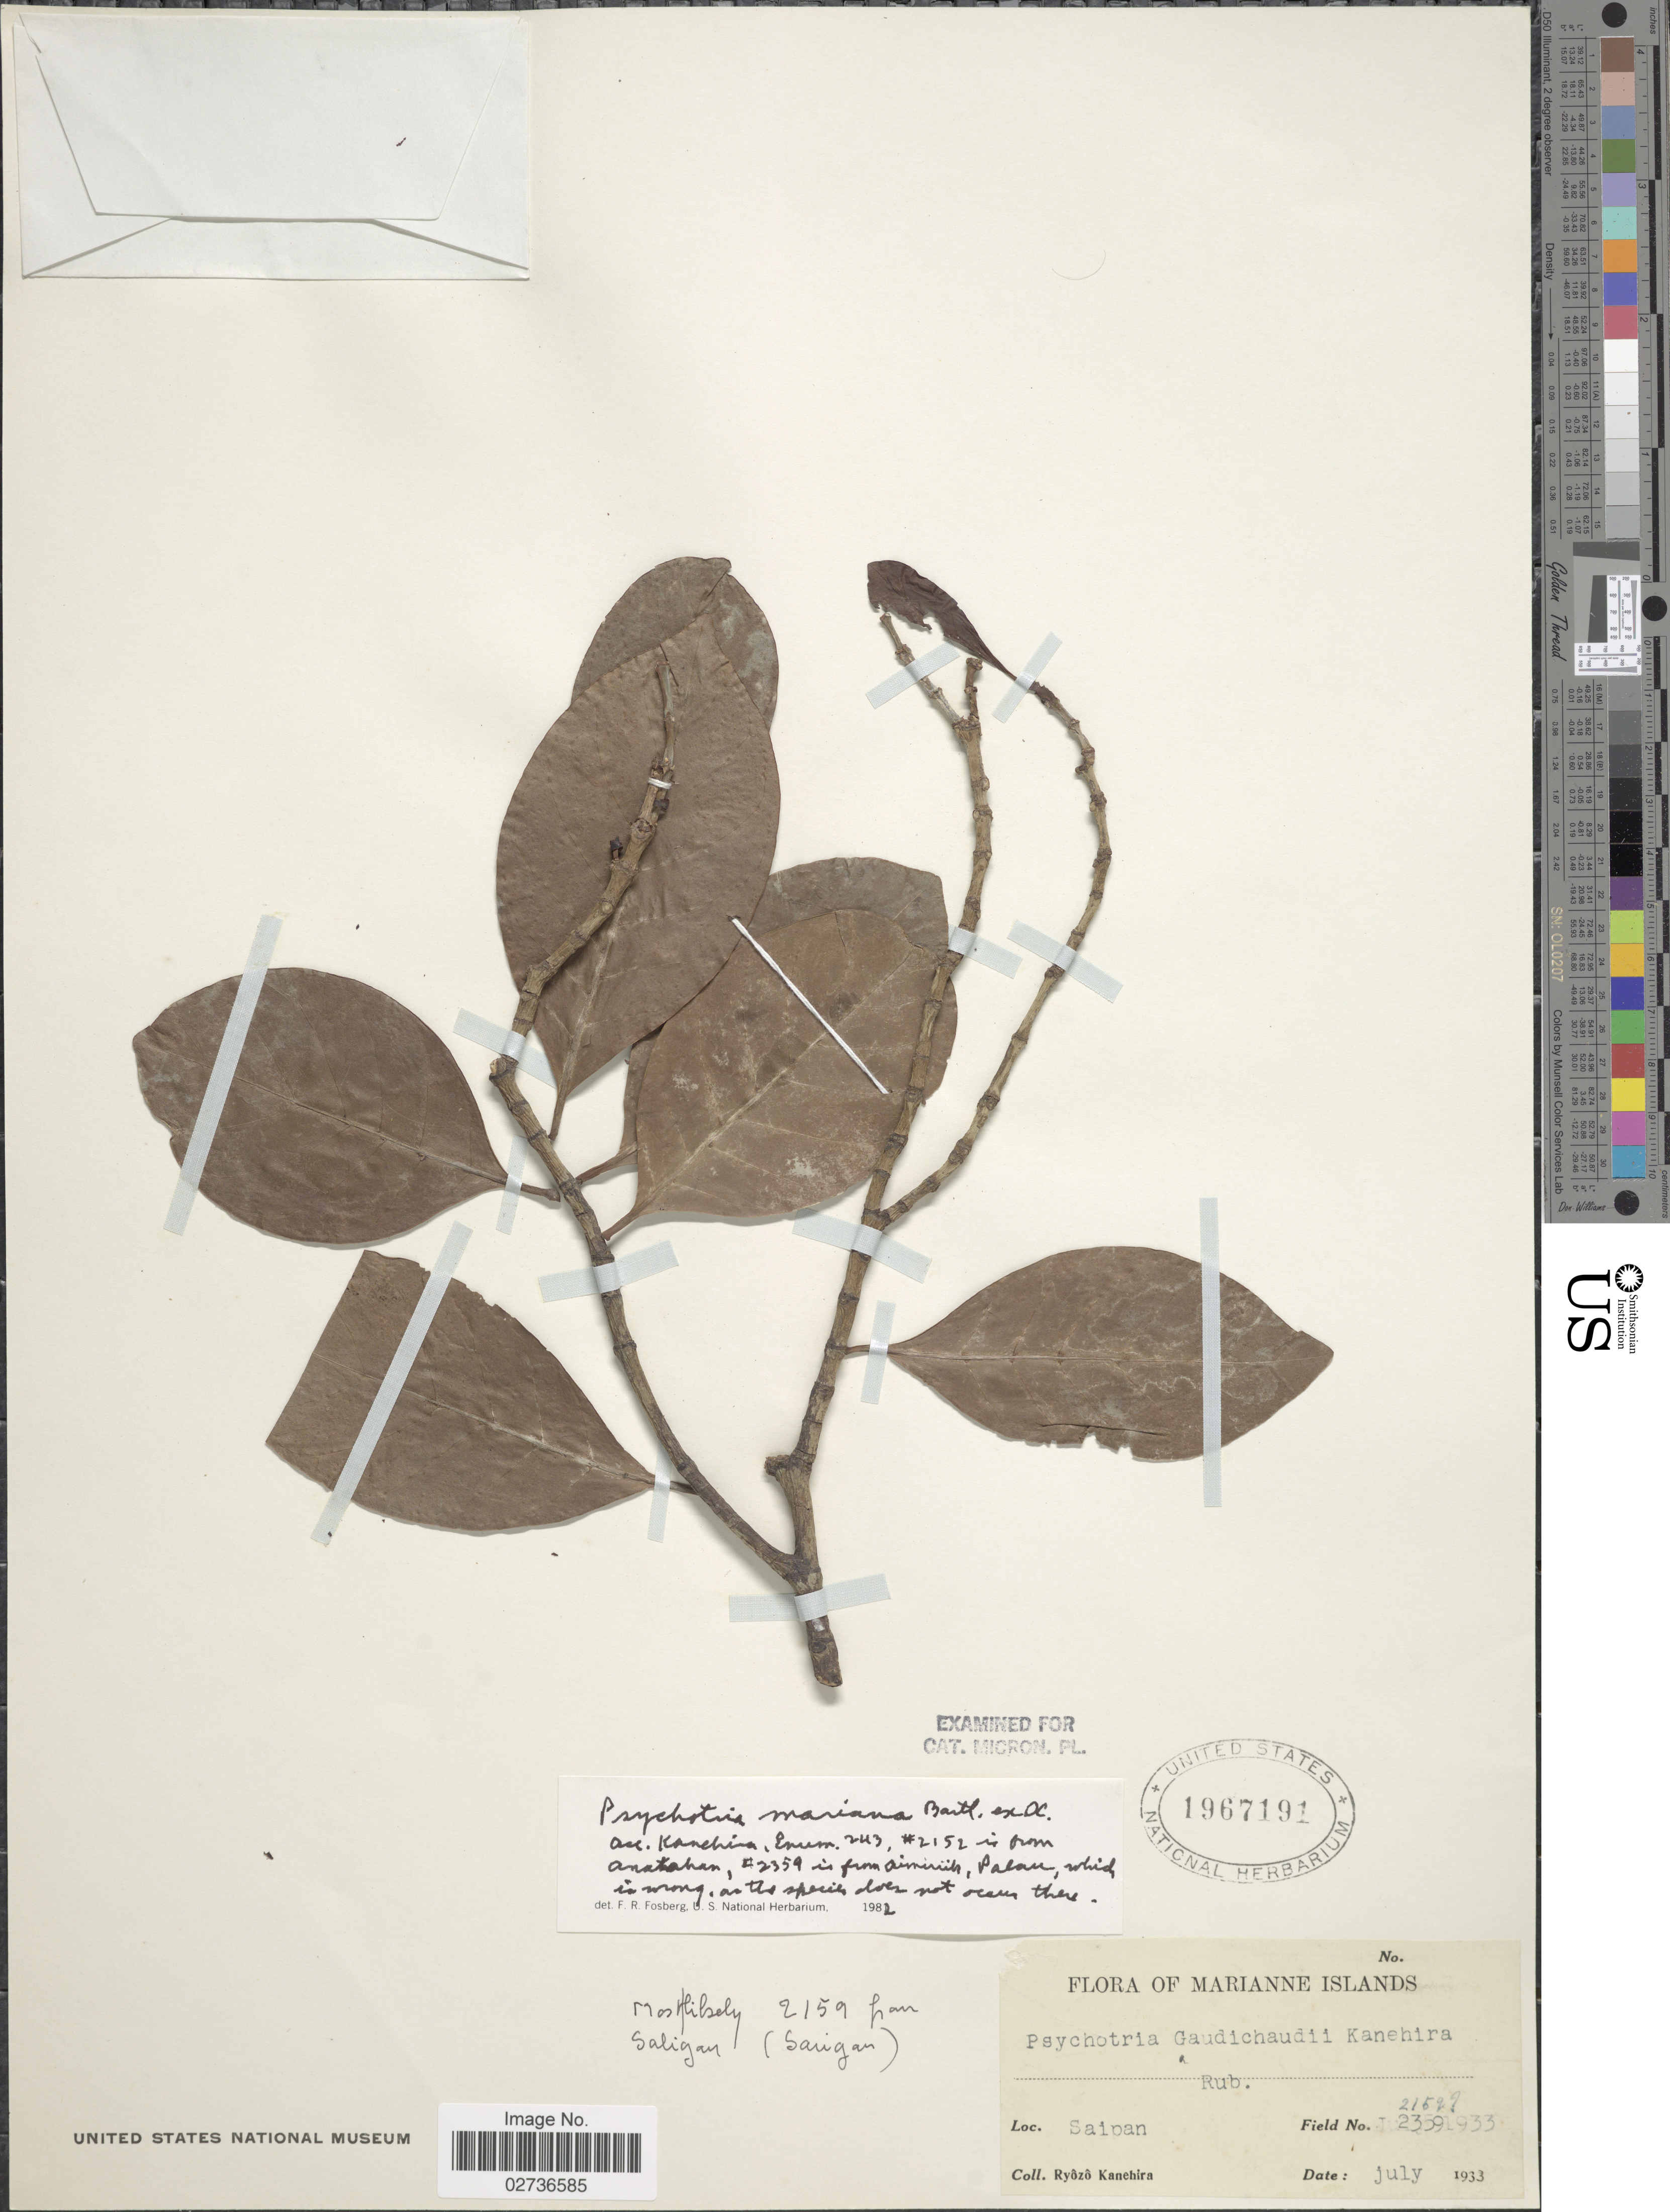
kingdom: Plantae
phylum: Tracheophyta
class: Magnoliopsida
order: Gentianales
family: Rubiaceae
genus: Psychotria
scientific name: Psychotria mariana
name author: Bartl. ex DC.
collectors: R. Kanehira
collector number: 21527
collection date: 1933-07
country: Northern Mariana Islands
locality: Marianne Islands, Saipan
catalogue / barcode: US 1967191